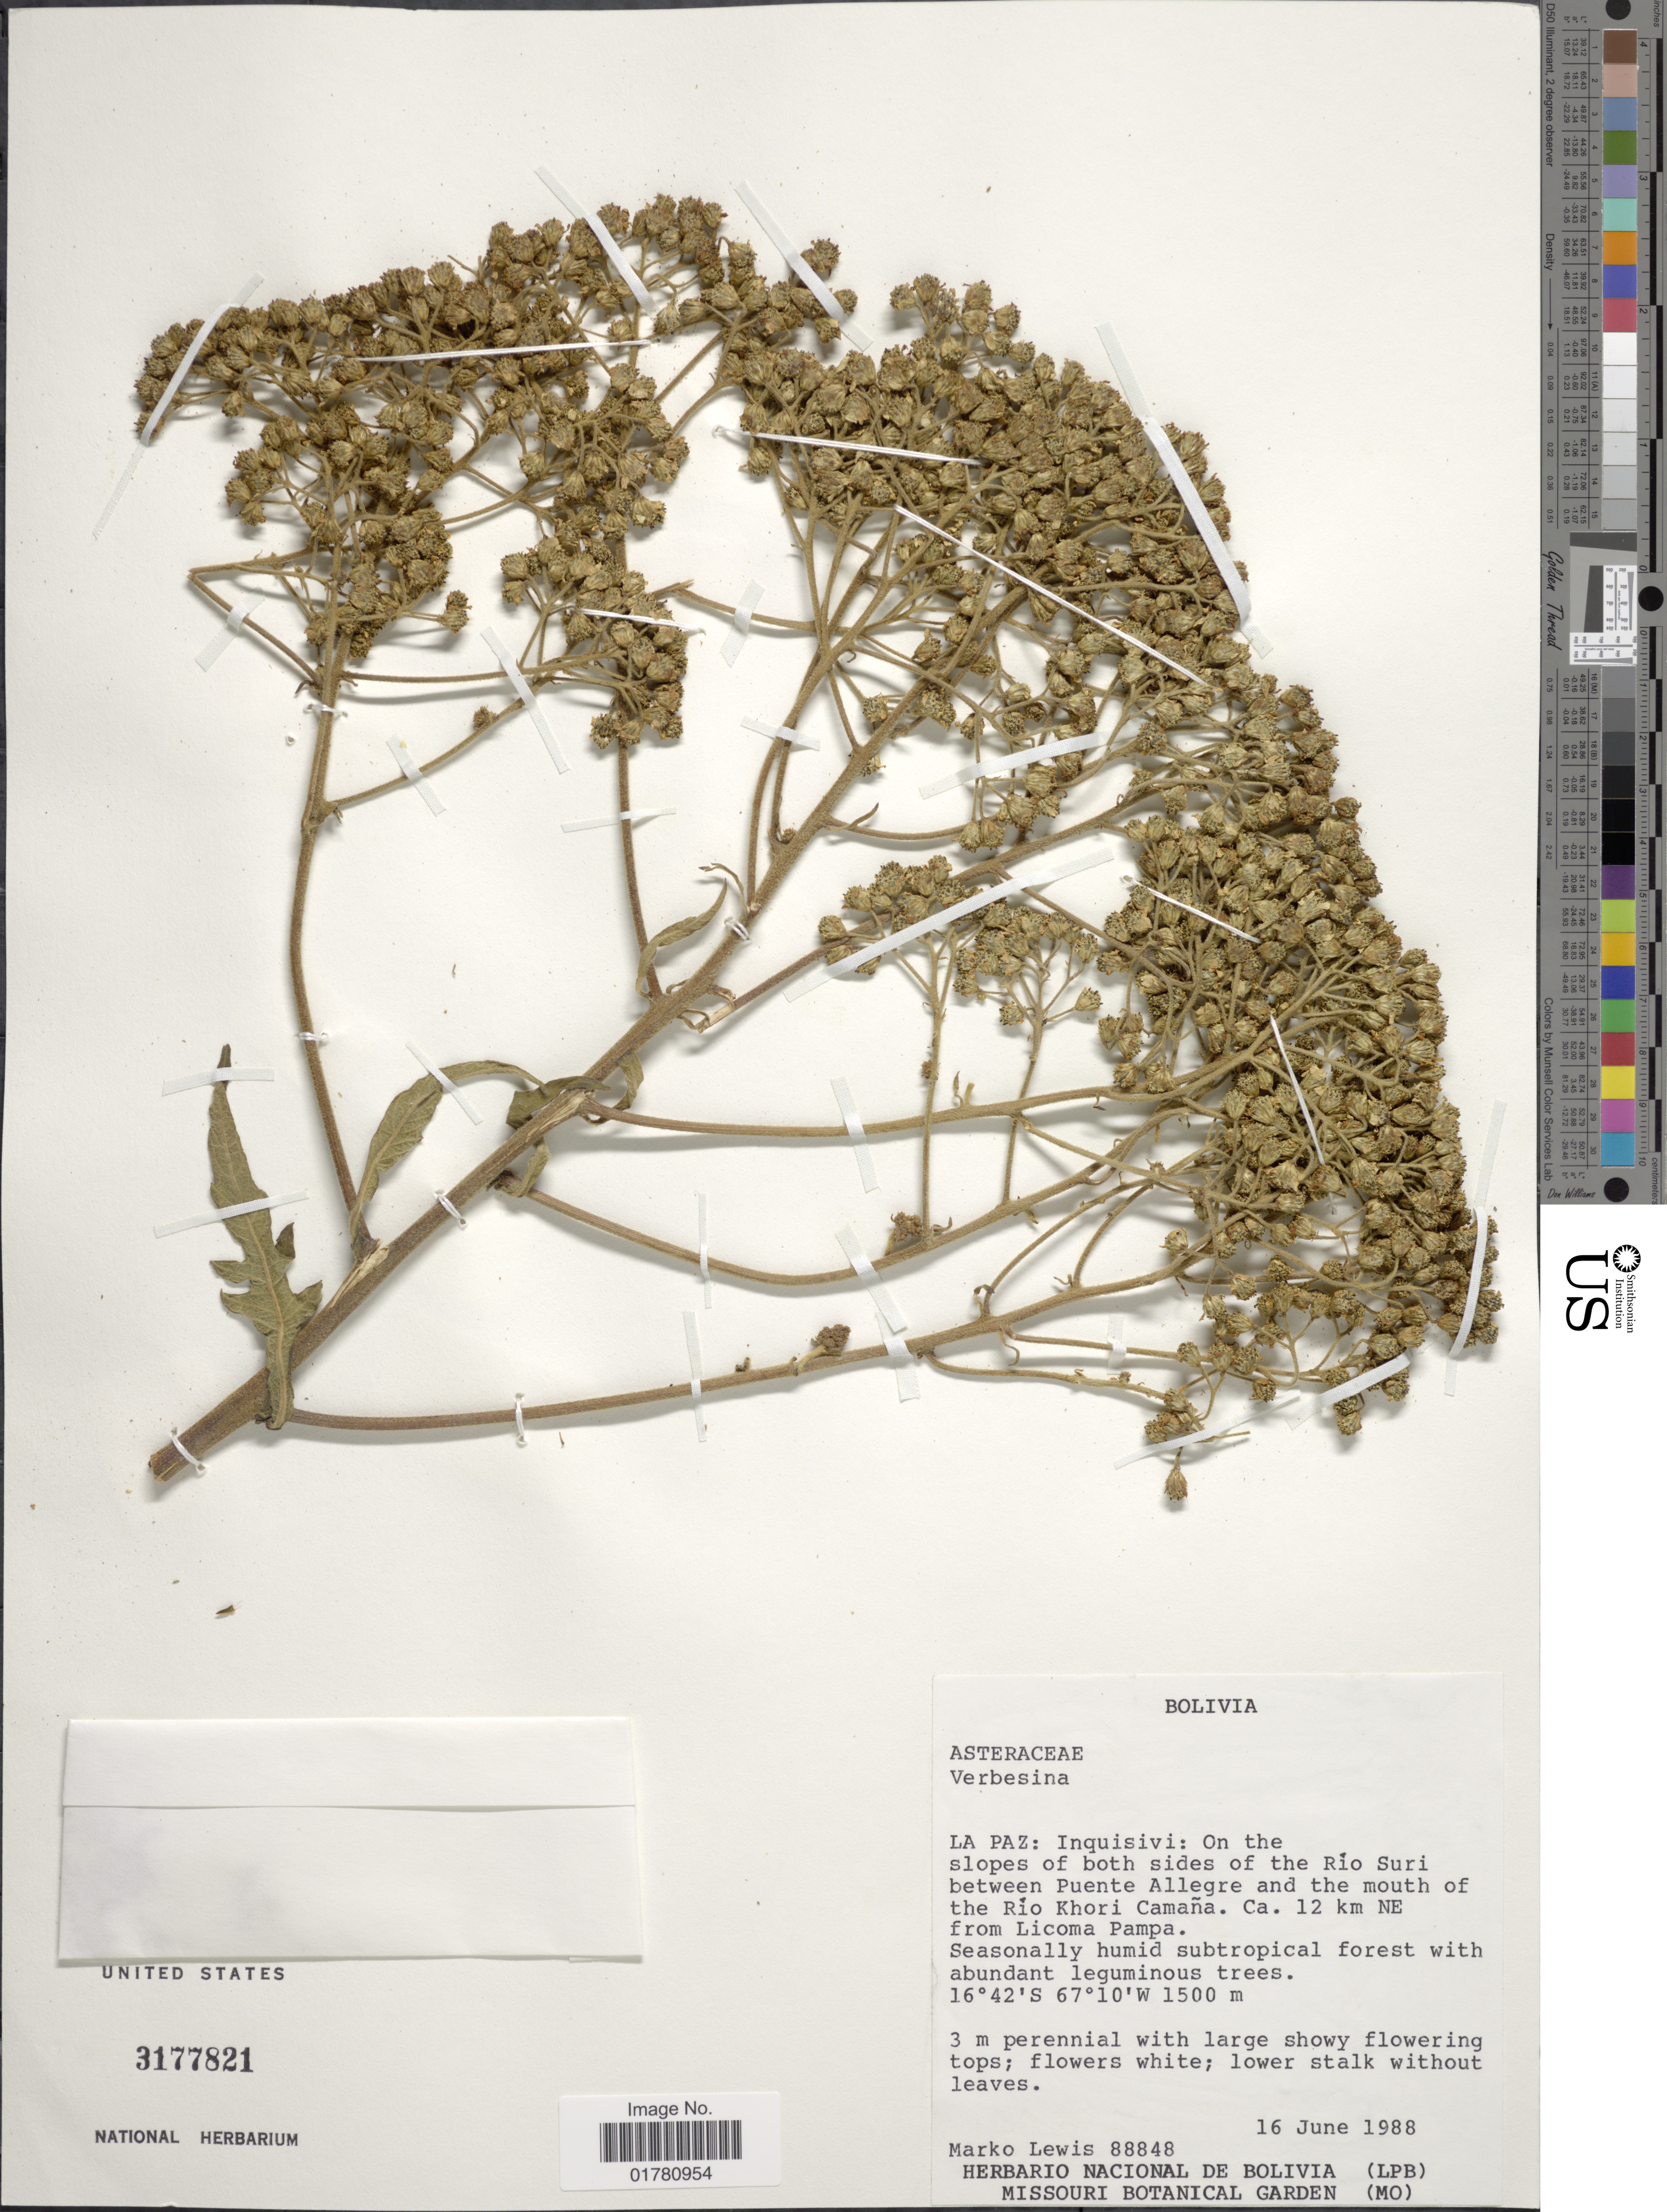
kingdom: Plantae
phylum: Tracheophyta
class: Magnoliopsida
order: Asterales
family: Asteraceae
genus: Verbesina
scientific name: Verbesina leucactinota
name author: B.L. Rob.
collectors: M. A. Lewis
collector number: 88848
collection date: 1988-06-16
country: Bolivia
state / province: La Paz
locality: Inquisivi: On the slopes of both sides of the Río Suri between Puenta Allegre and the mouth of the Río Khori Camaña. Ca 12 km NE from Licoma Pampa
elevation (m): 1500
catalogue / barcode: US 3177821